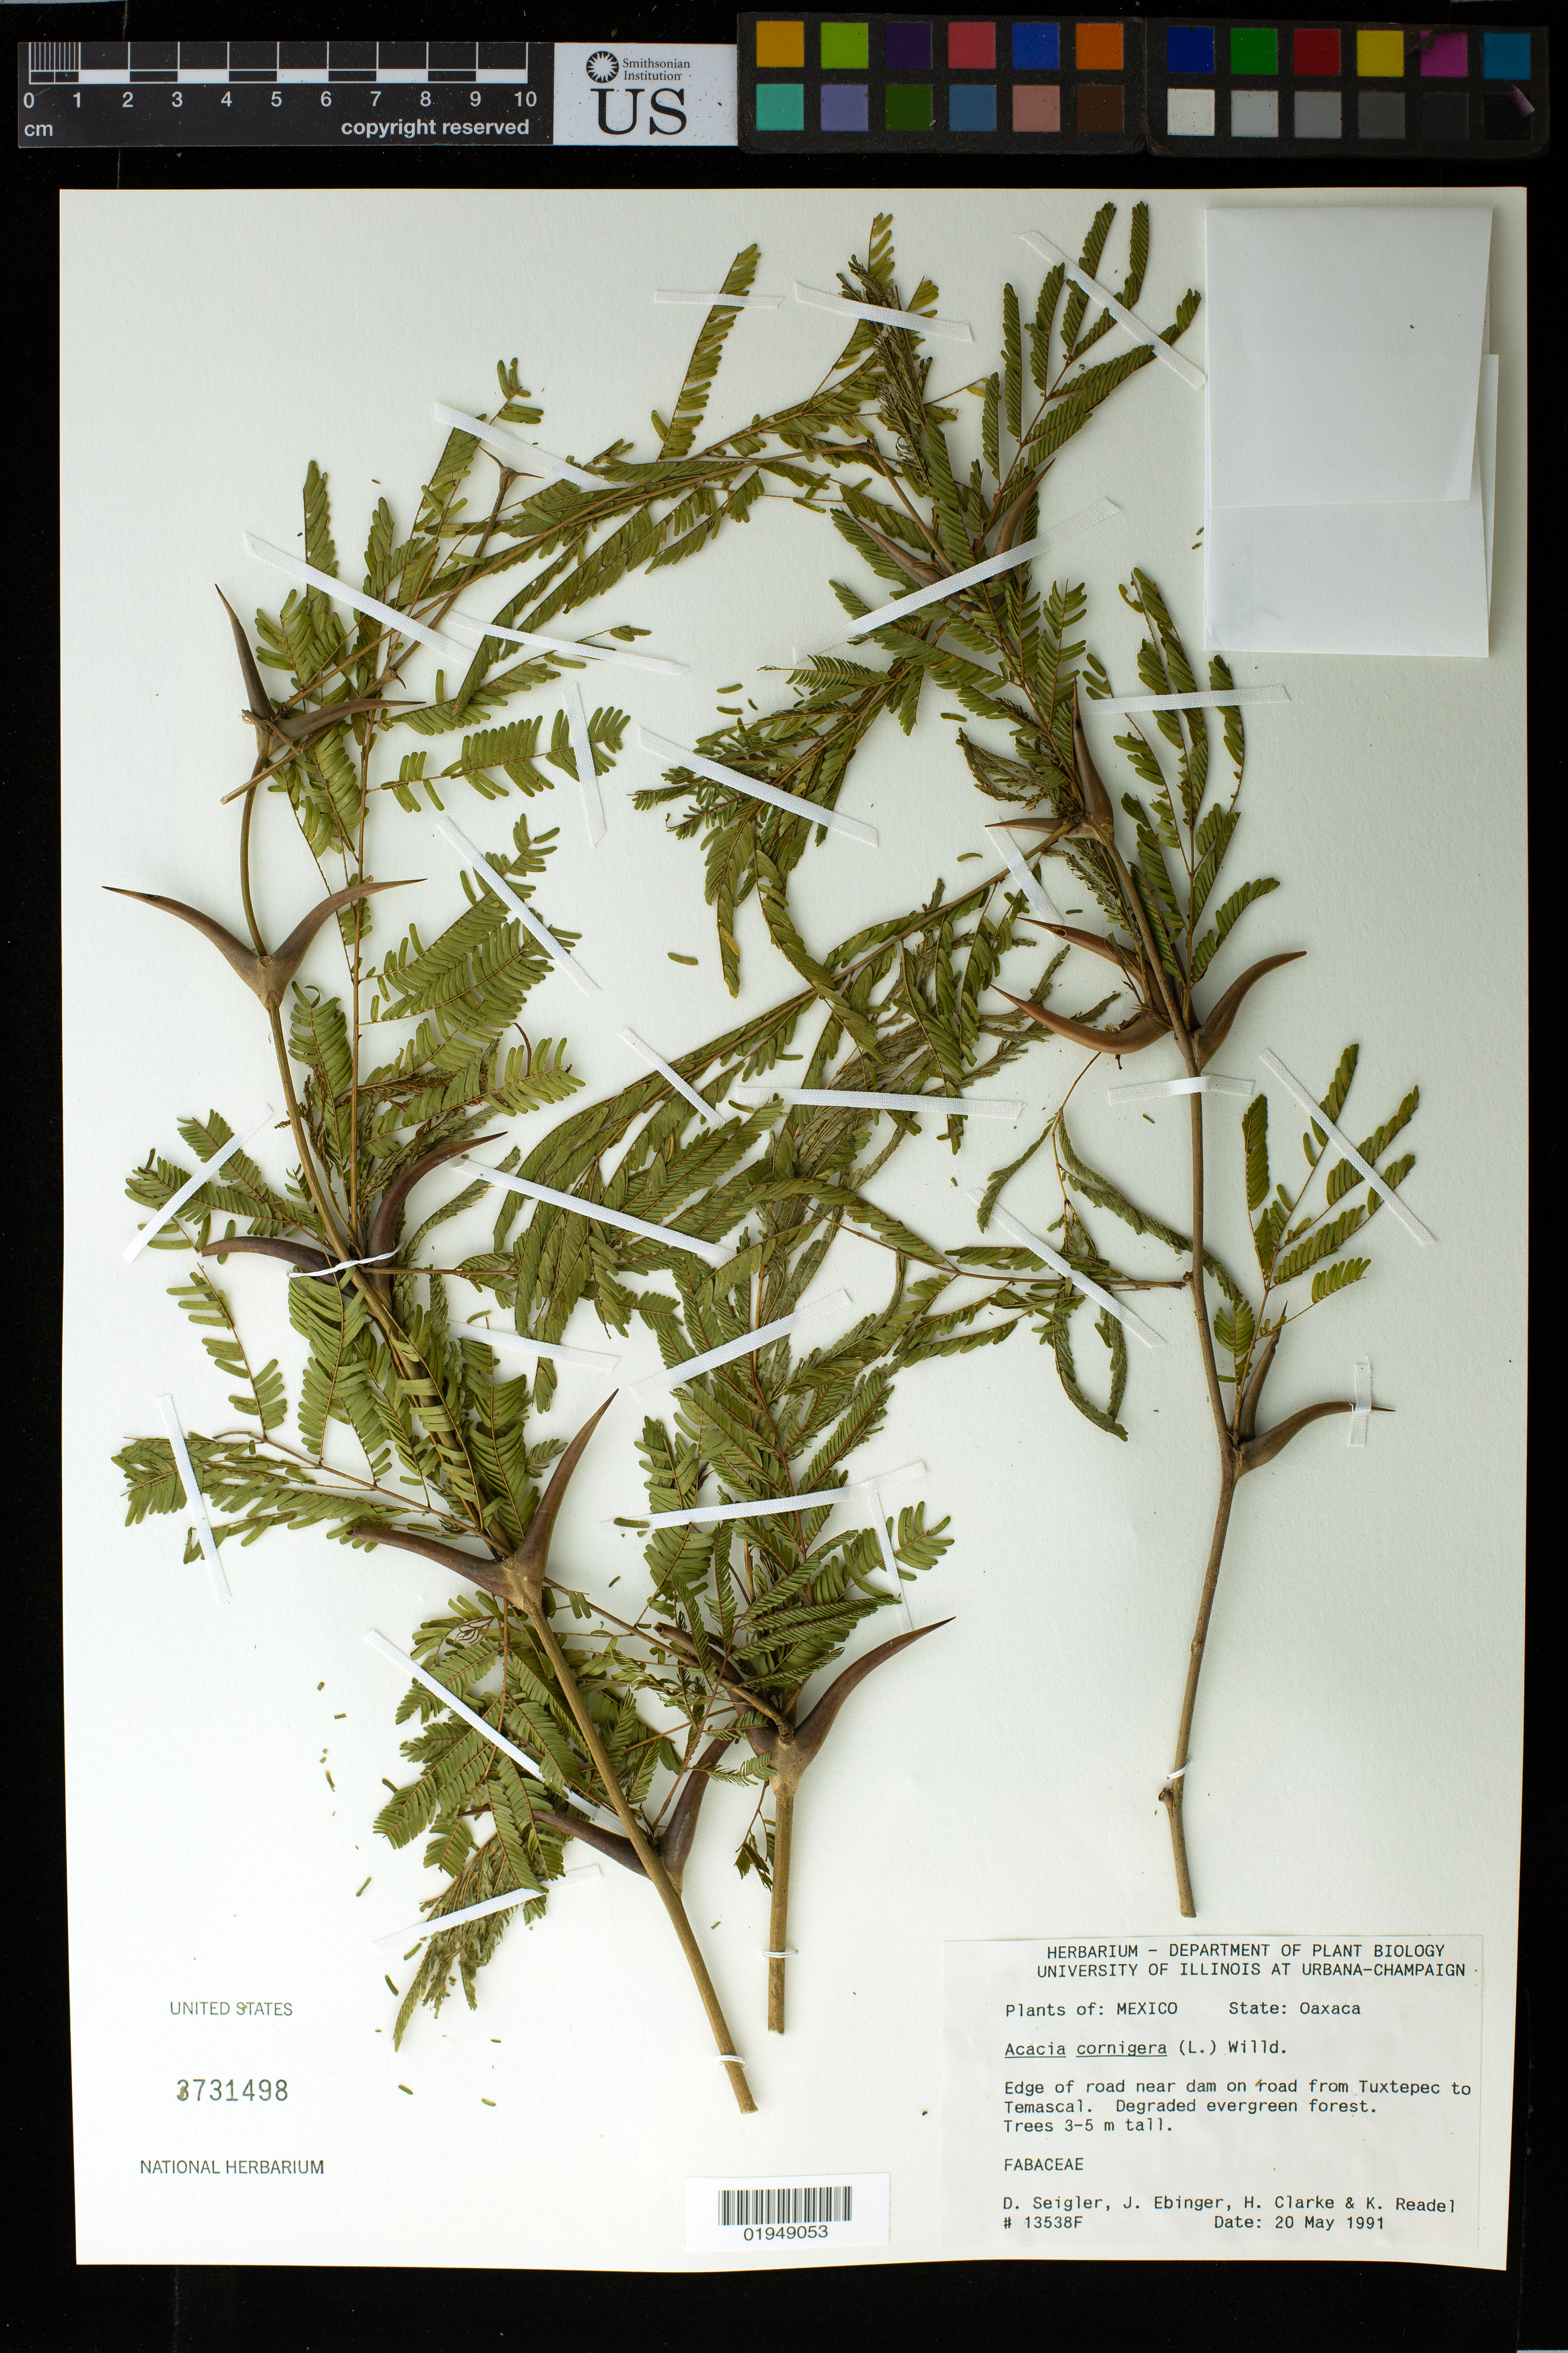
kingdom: Plantae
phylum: Tracheophyta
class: Magnoliopsida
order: Fabales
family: Fabaceae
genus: Vachellia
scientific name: Vachellia cornigera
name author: (L.) Seigler & Ebinger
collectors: D. Seigler, J. Ebinger, K. Clarke & K. Readel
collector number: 13538F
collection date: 1991-05-20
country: Mexico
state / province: Oaxaca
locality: Edge of road near dam on road from Tuxtepec to Temascal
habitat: Degraded evergreen forest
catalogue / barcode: US 3731498